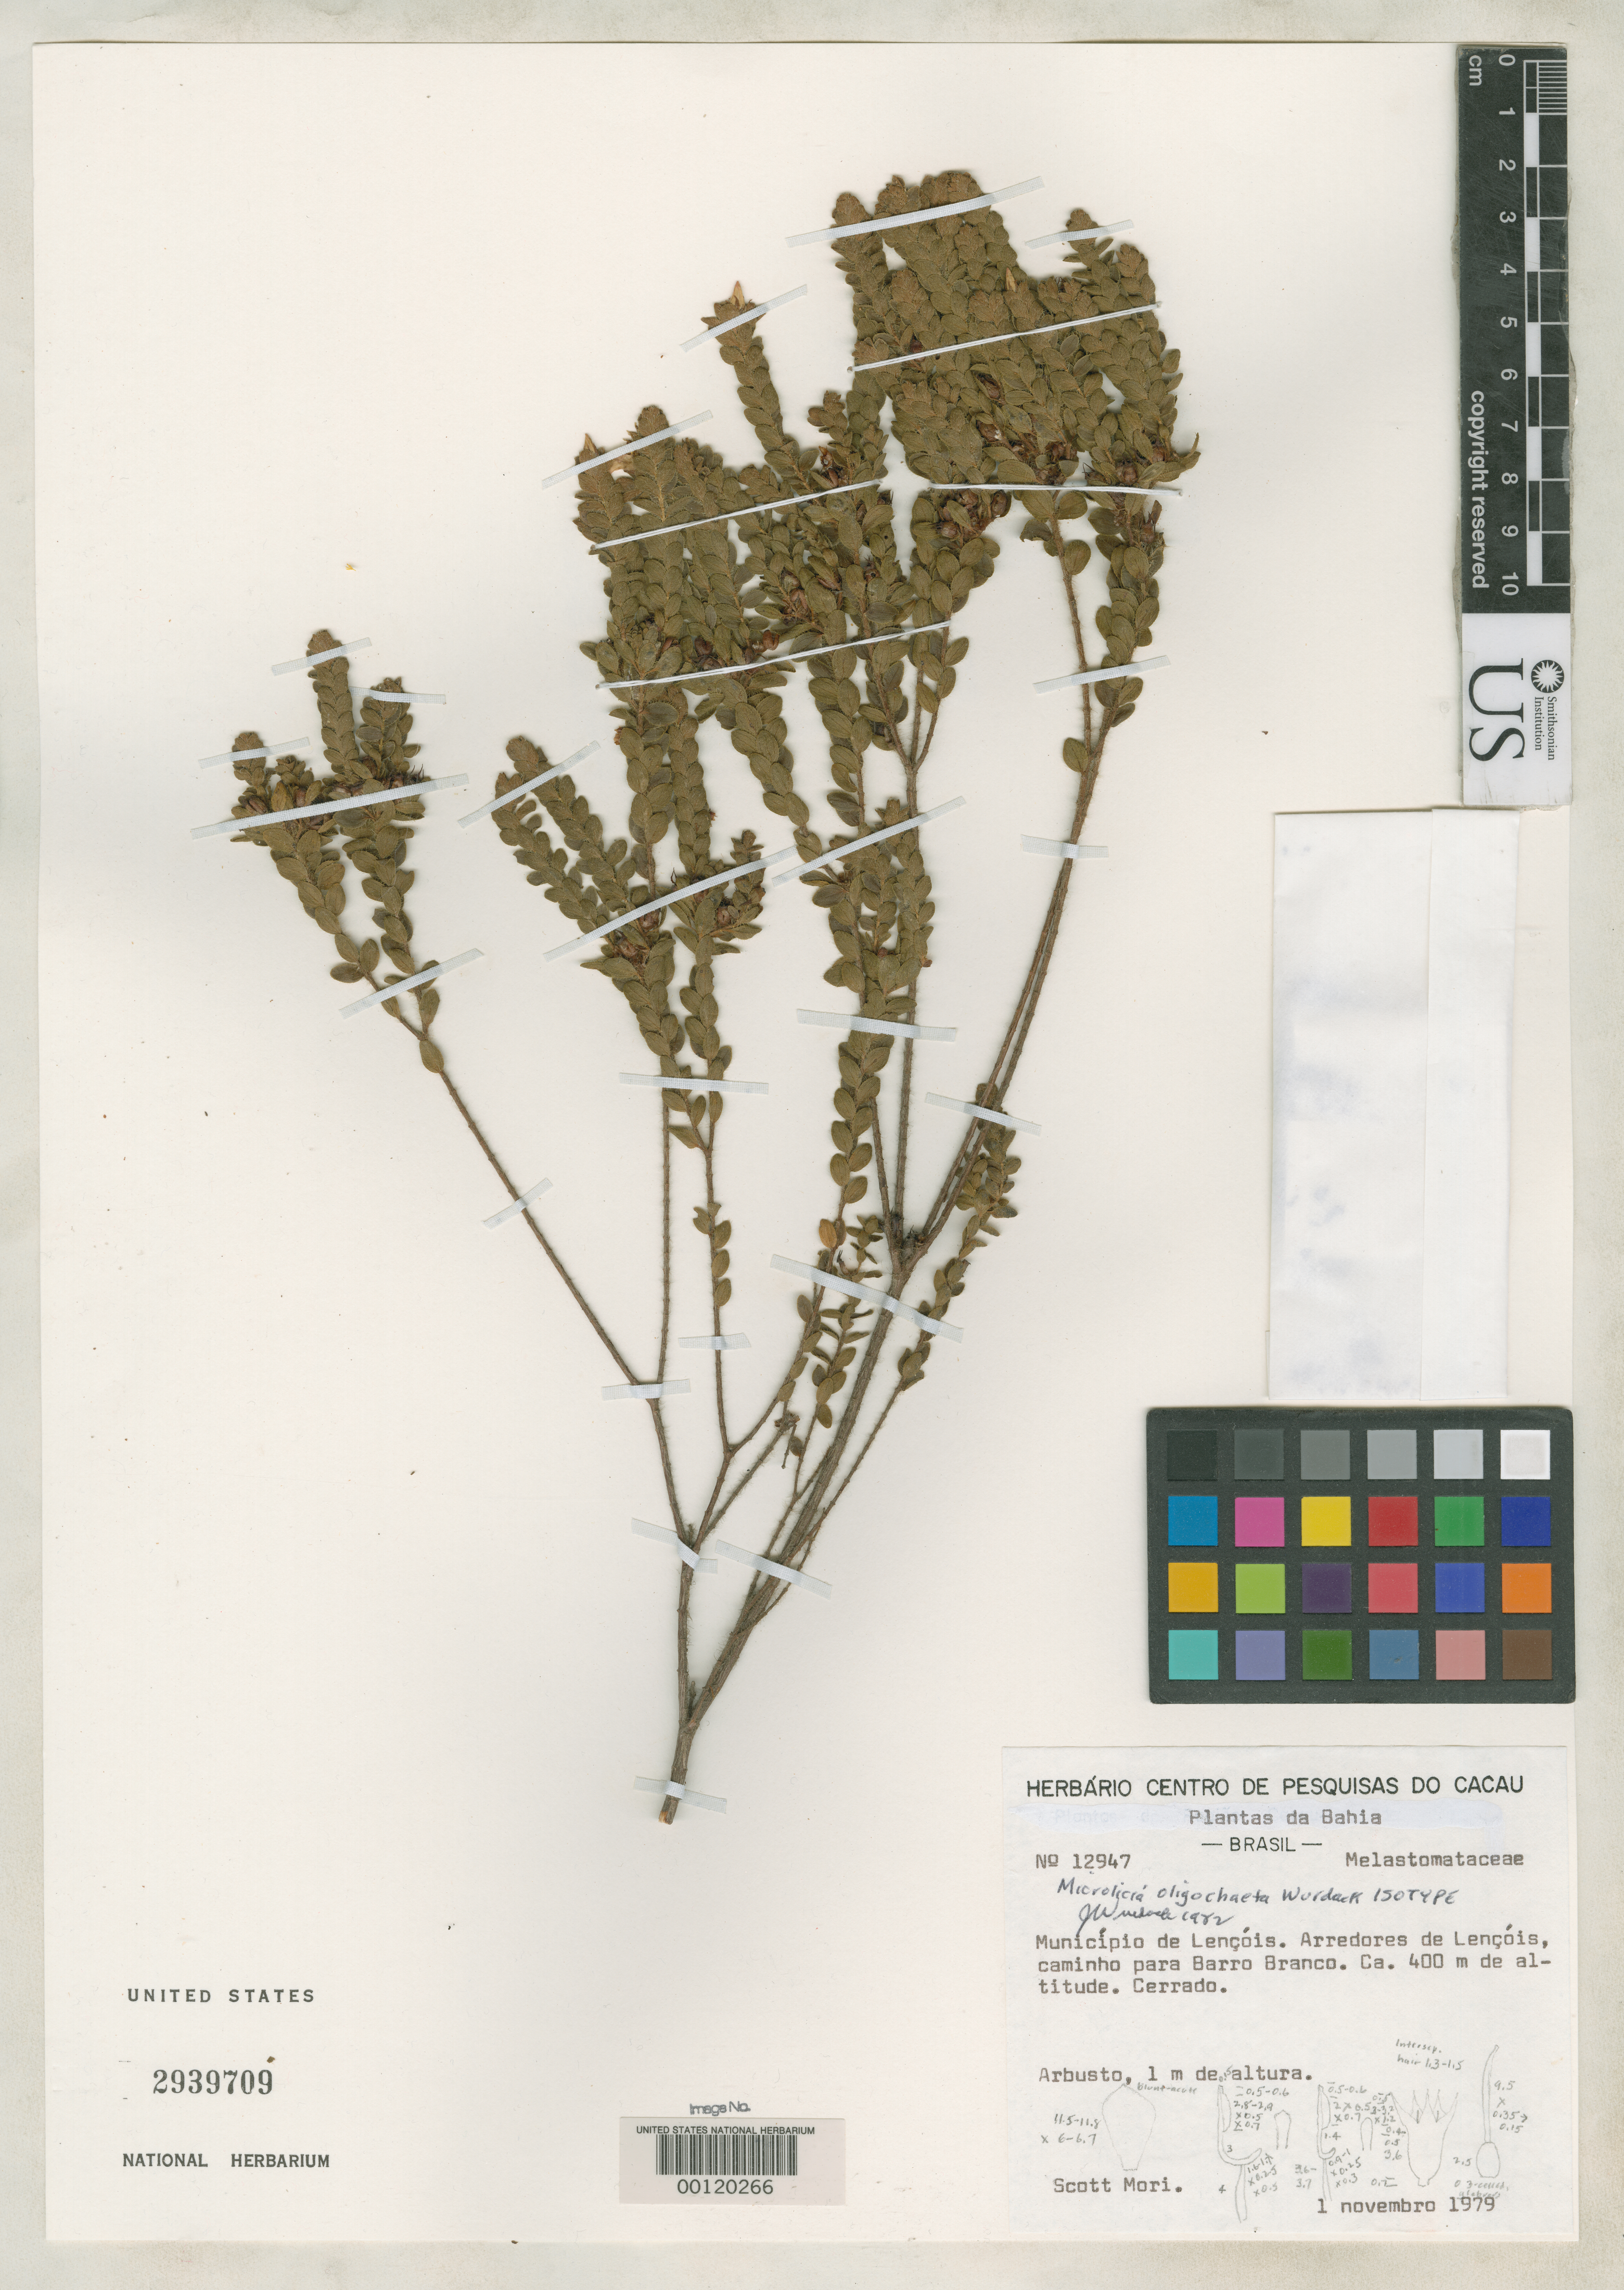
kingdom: Plantae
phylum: Tracheophyta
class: Magnoliopsida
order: Myrtales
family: Melastomataceae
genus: Microlicia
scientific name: Microlicia oligochaeta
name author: Wurdack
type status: Isotype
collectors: S. Mori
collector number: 12947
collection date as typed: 01 Nov 1979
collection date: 1979-11-01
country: Brazil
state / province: Bahia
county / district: Lençóis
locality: Arredores de Lencois, para Barro Branco.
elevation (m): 400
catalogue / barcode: US 2939709